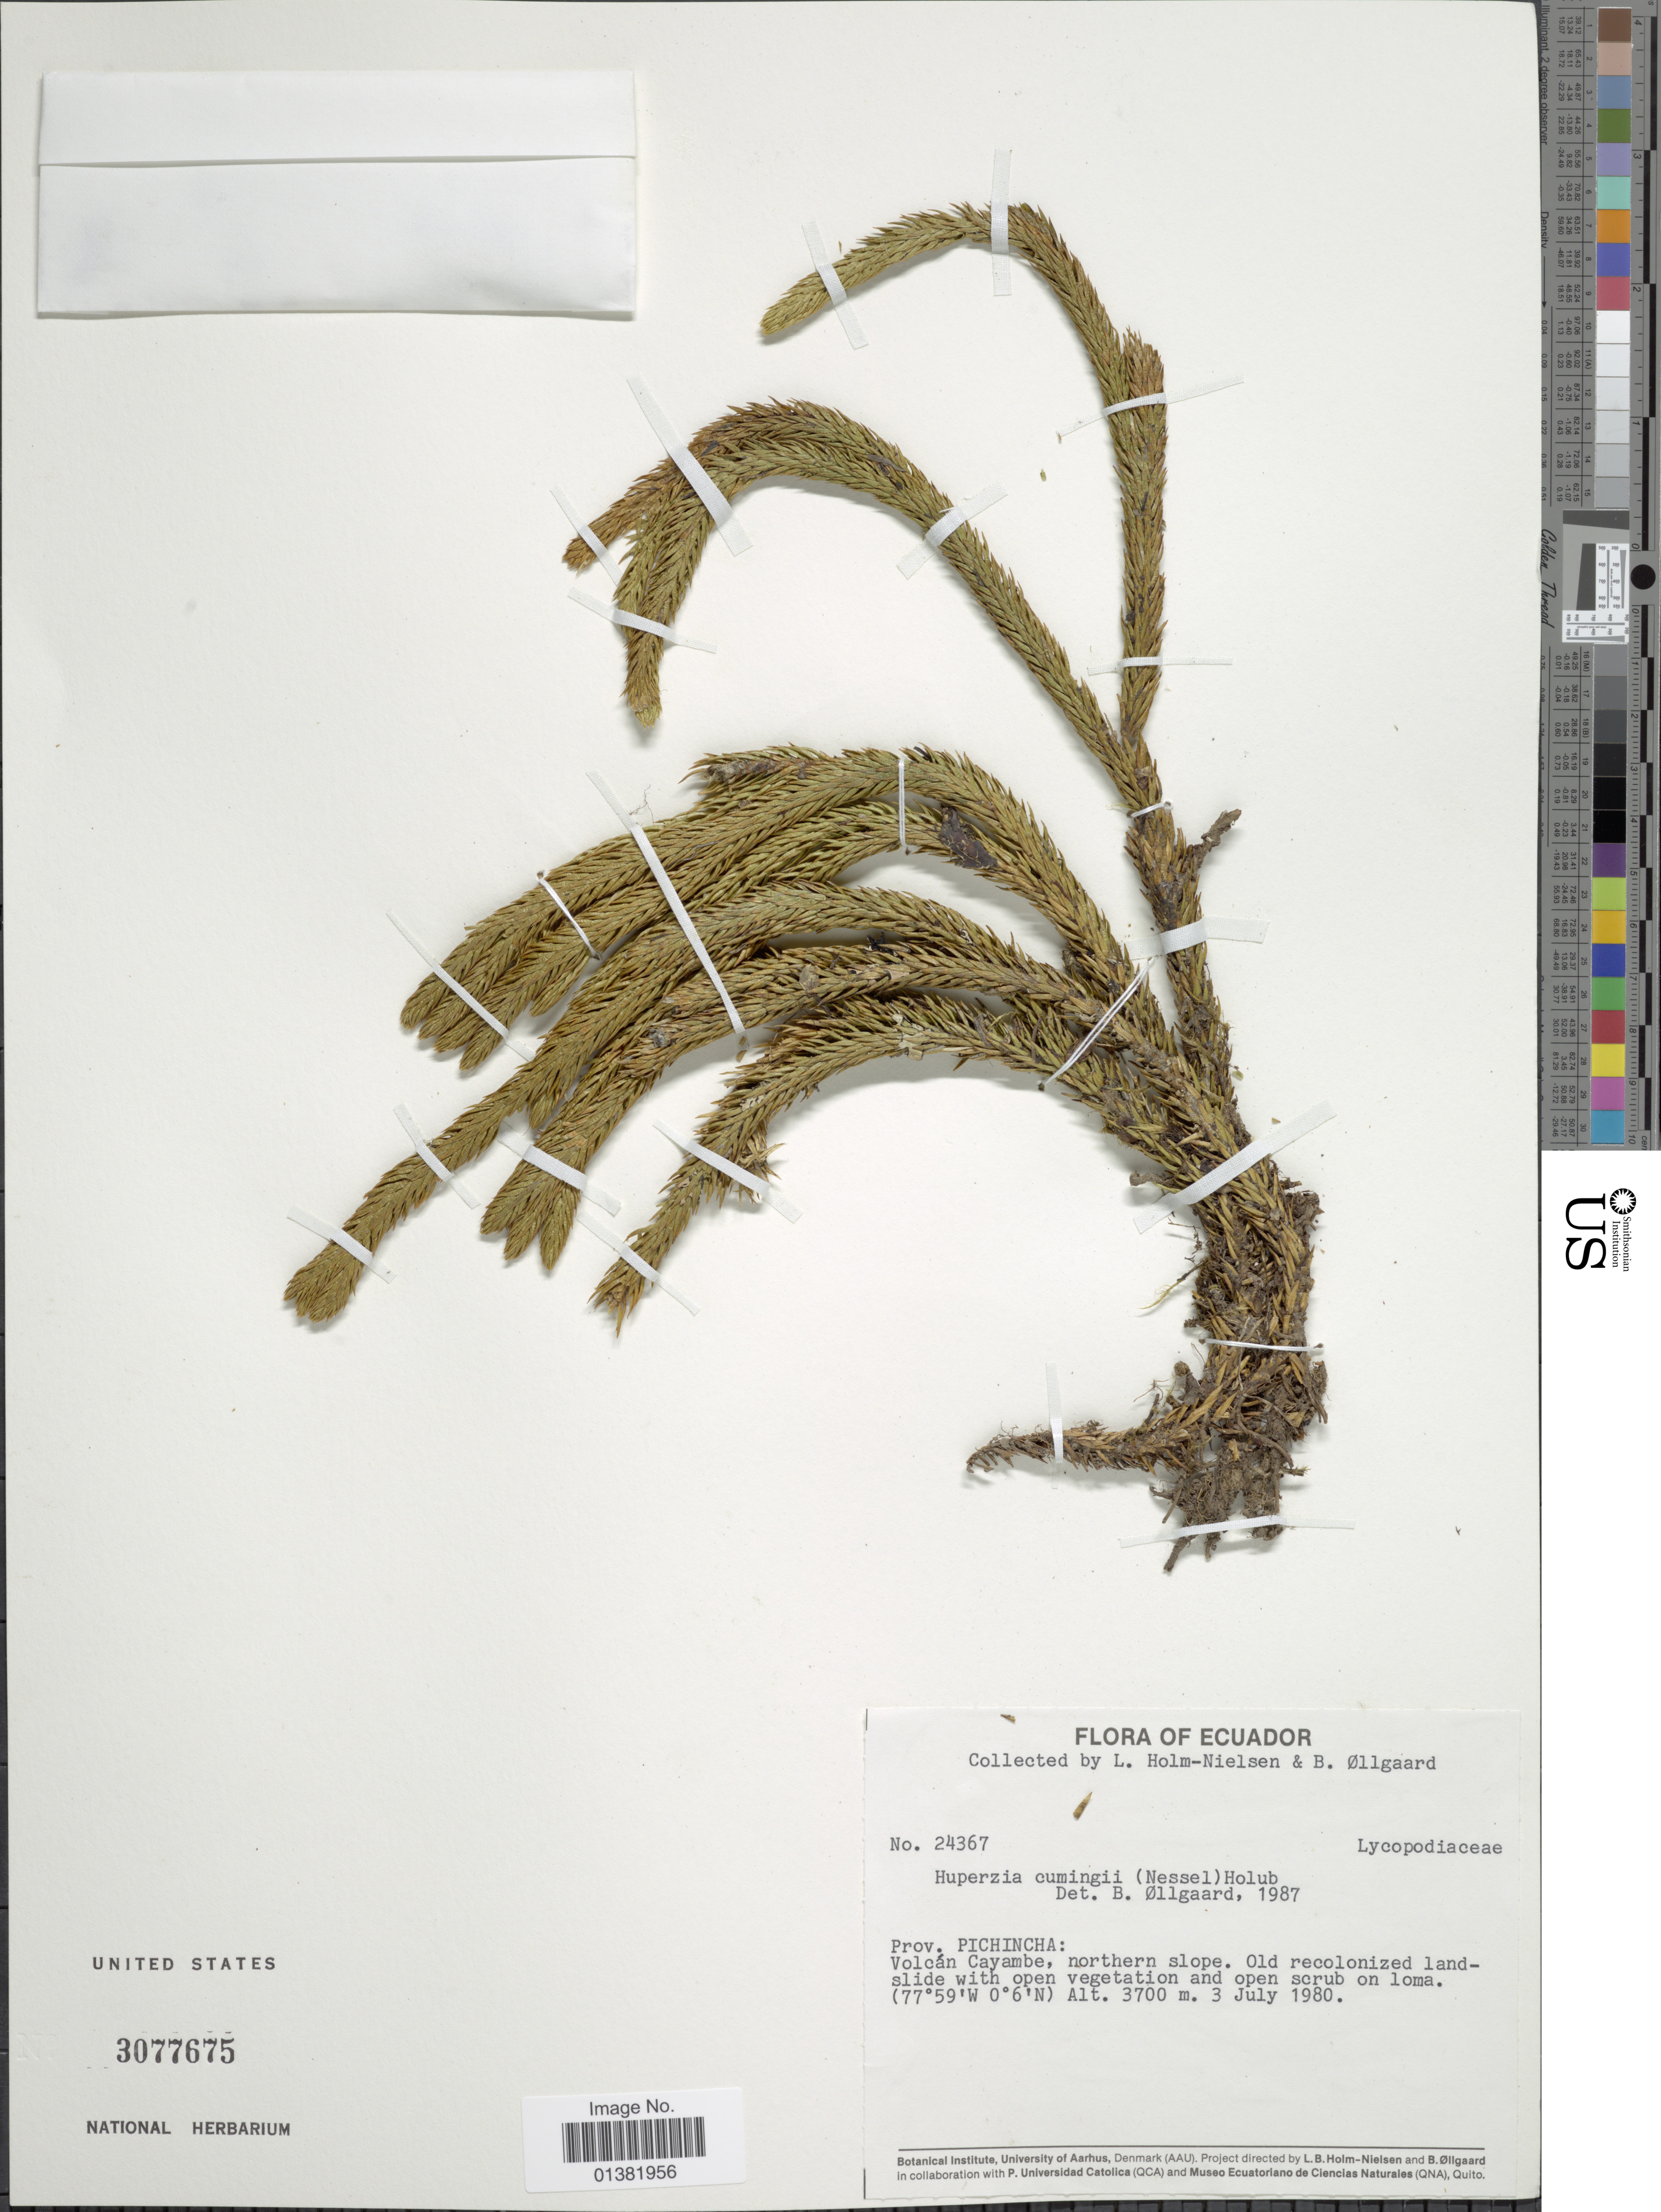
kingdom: Plantae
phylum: Tracheophyta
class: Lycopodiopsida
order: Lycopodiales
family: Lycopodiaceae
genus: Phlegmariurus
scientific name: Phlegmariurus cumingii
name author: (Nessel) B. Øllg.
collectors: L. B. Holm-Nielsen & B. Øllgaard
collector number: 24367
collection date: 1980-07-03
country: Ecuador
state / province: Pichincha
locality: Volcán Cayambe, northern slope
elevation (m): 3700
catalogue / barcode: US 3077675